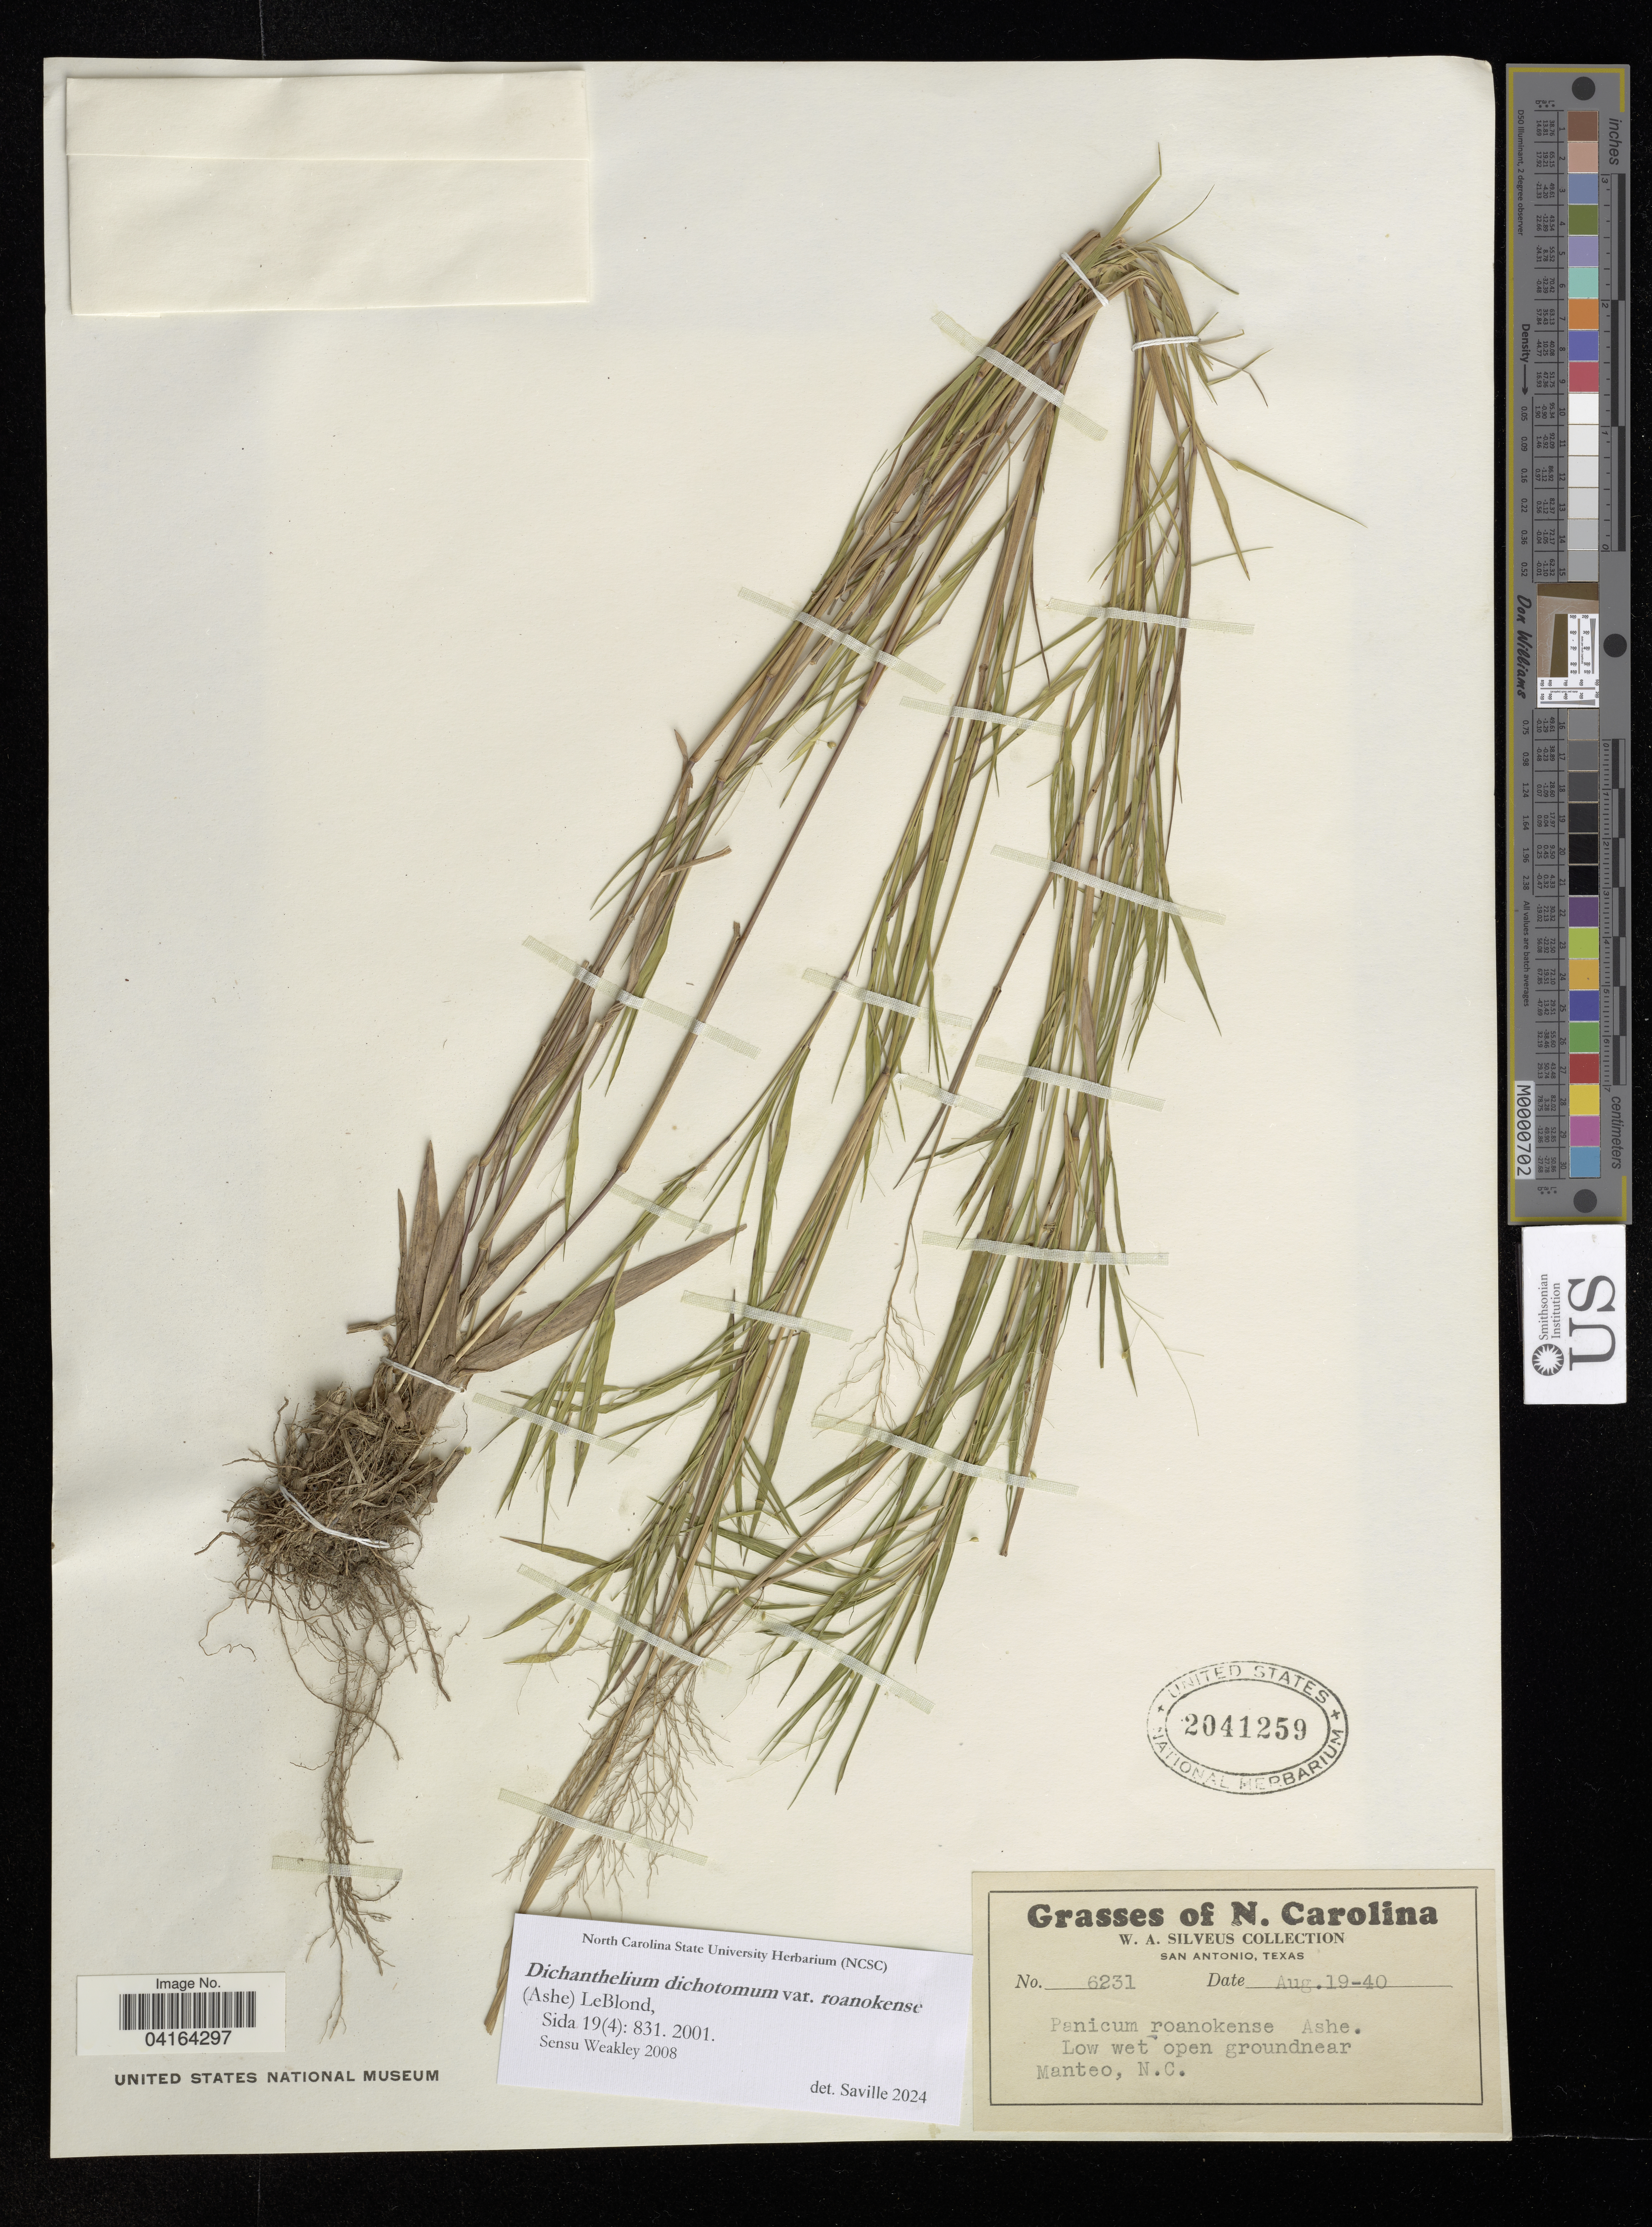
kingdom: Plantae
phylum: Tracheophyta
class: Liliopsida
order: Poales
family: Poaceae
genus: Dichanthelium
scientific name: Dichanthelium dichotomum var. roanokense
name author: (Ashe) LeBlond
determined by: Saville, A. C., (NCSC), North Carolina State University (UNITED STATES)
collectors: W. Silveus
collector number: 6231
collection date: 1940-08-19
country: United States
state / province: North Carolina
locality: Manteo.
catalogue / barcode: US 2041259